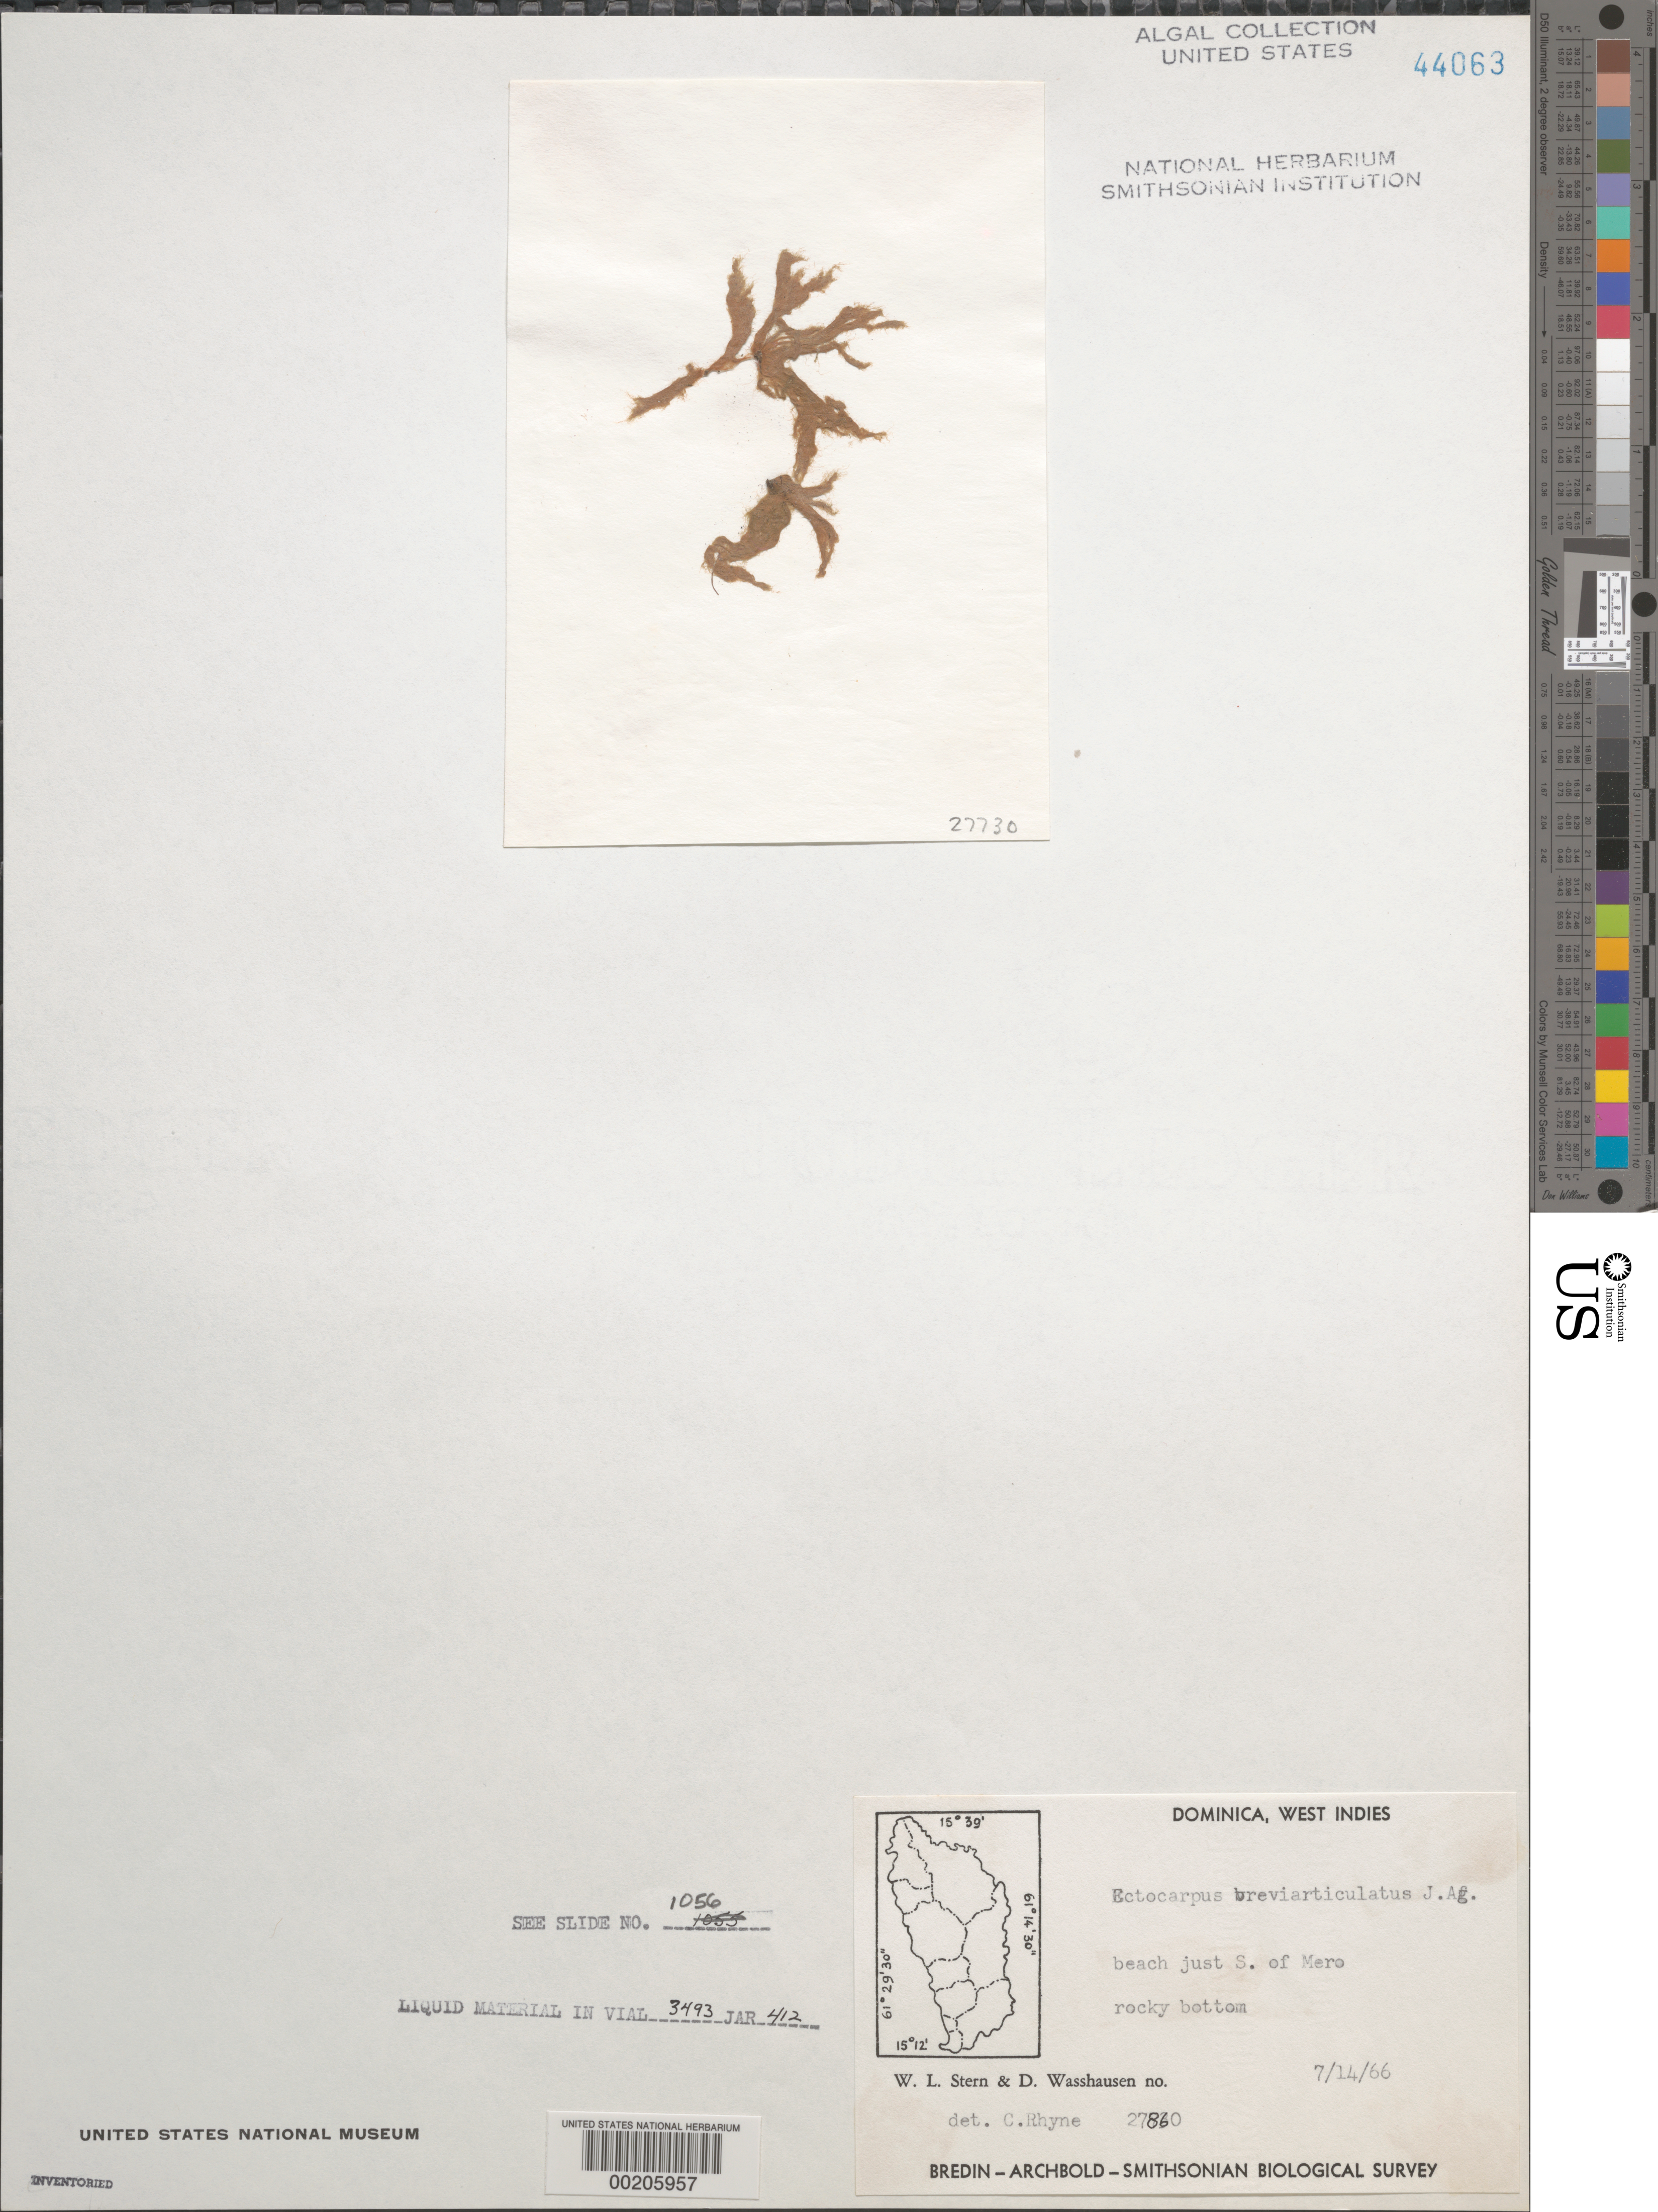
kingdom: Chromista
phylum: Ochrophyta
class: Phaeophyceae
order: Scytothamnales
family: Asteronemataceae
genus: Asteronema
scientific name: Asteronema breviarticulatum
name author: (J. Agardh) Ouriques & Bouzon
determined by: Algae name updating Project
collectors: W. L. Stern & D. C. Wasshausen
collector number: EYD 27860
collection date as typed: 14 Jul 1966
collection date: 1966-07-14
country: Dominica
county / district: St. Joseph's Parish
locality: South of Mero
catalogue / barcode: US 44063